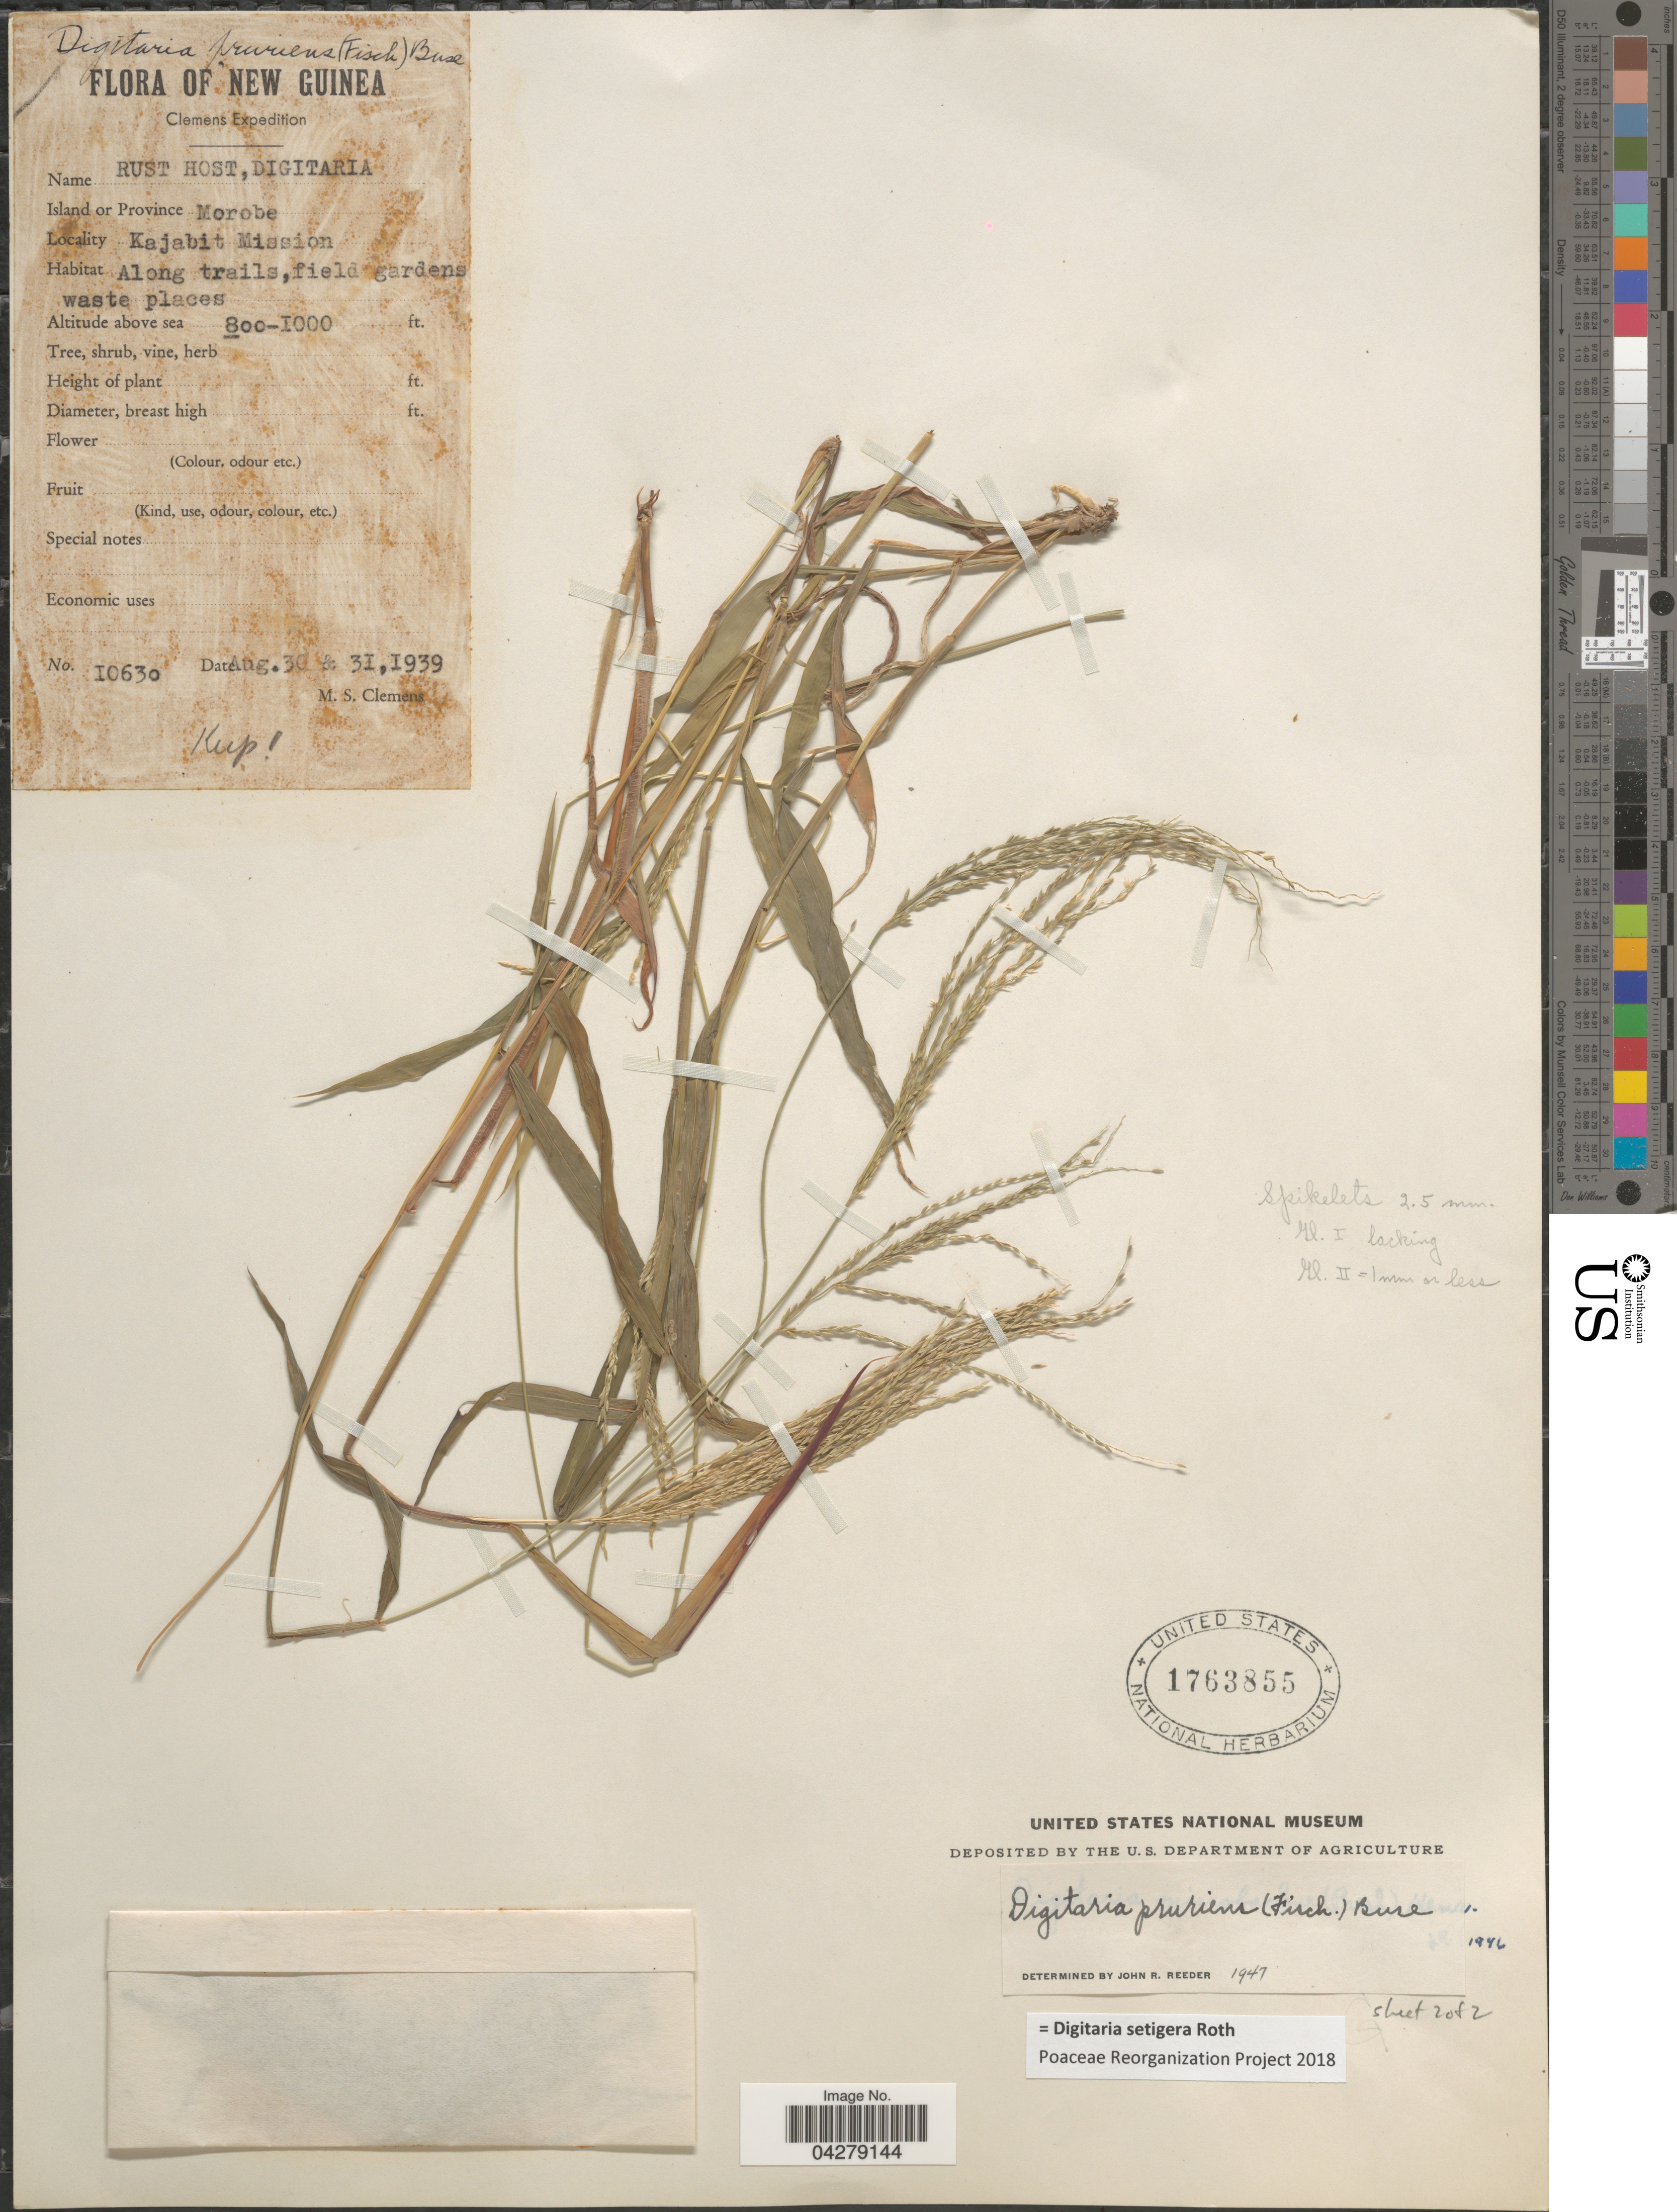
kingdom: Plantae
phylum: Tracheophyta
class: Liliopsida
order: Poales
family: Poaceae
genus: Digitaria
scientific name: Digitaria setigera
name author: Roth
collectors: M. S. Clemens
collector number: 10630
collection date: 1939-08-30/1939-08-31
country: Papua New Guinea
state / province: Morobe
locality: New Guinea. Kajabit Mission.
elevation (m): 244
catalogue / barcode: US 1763855